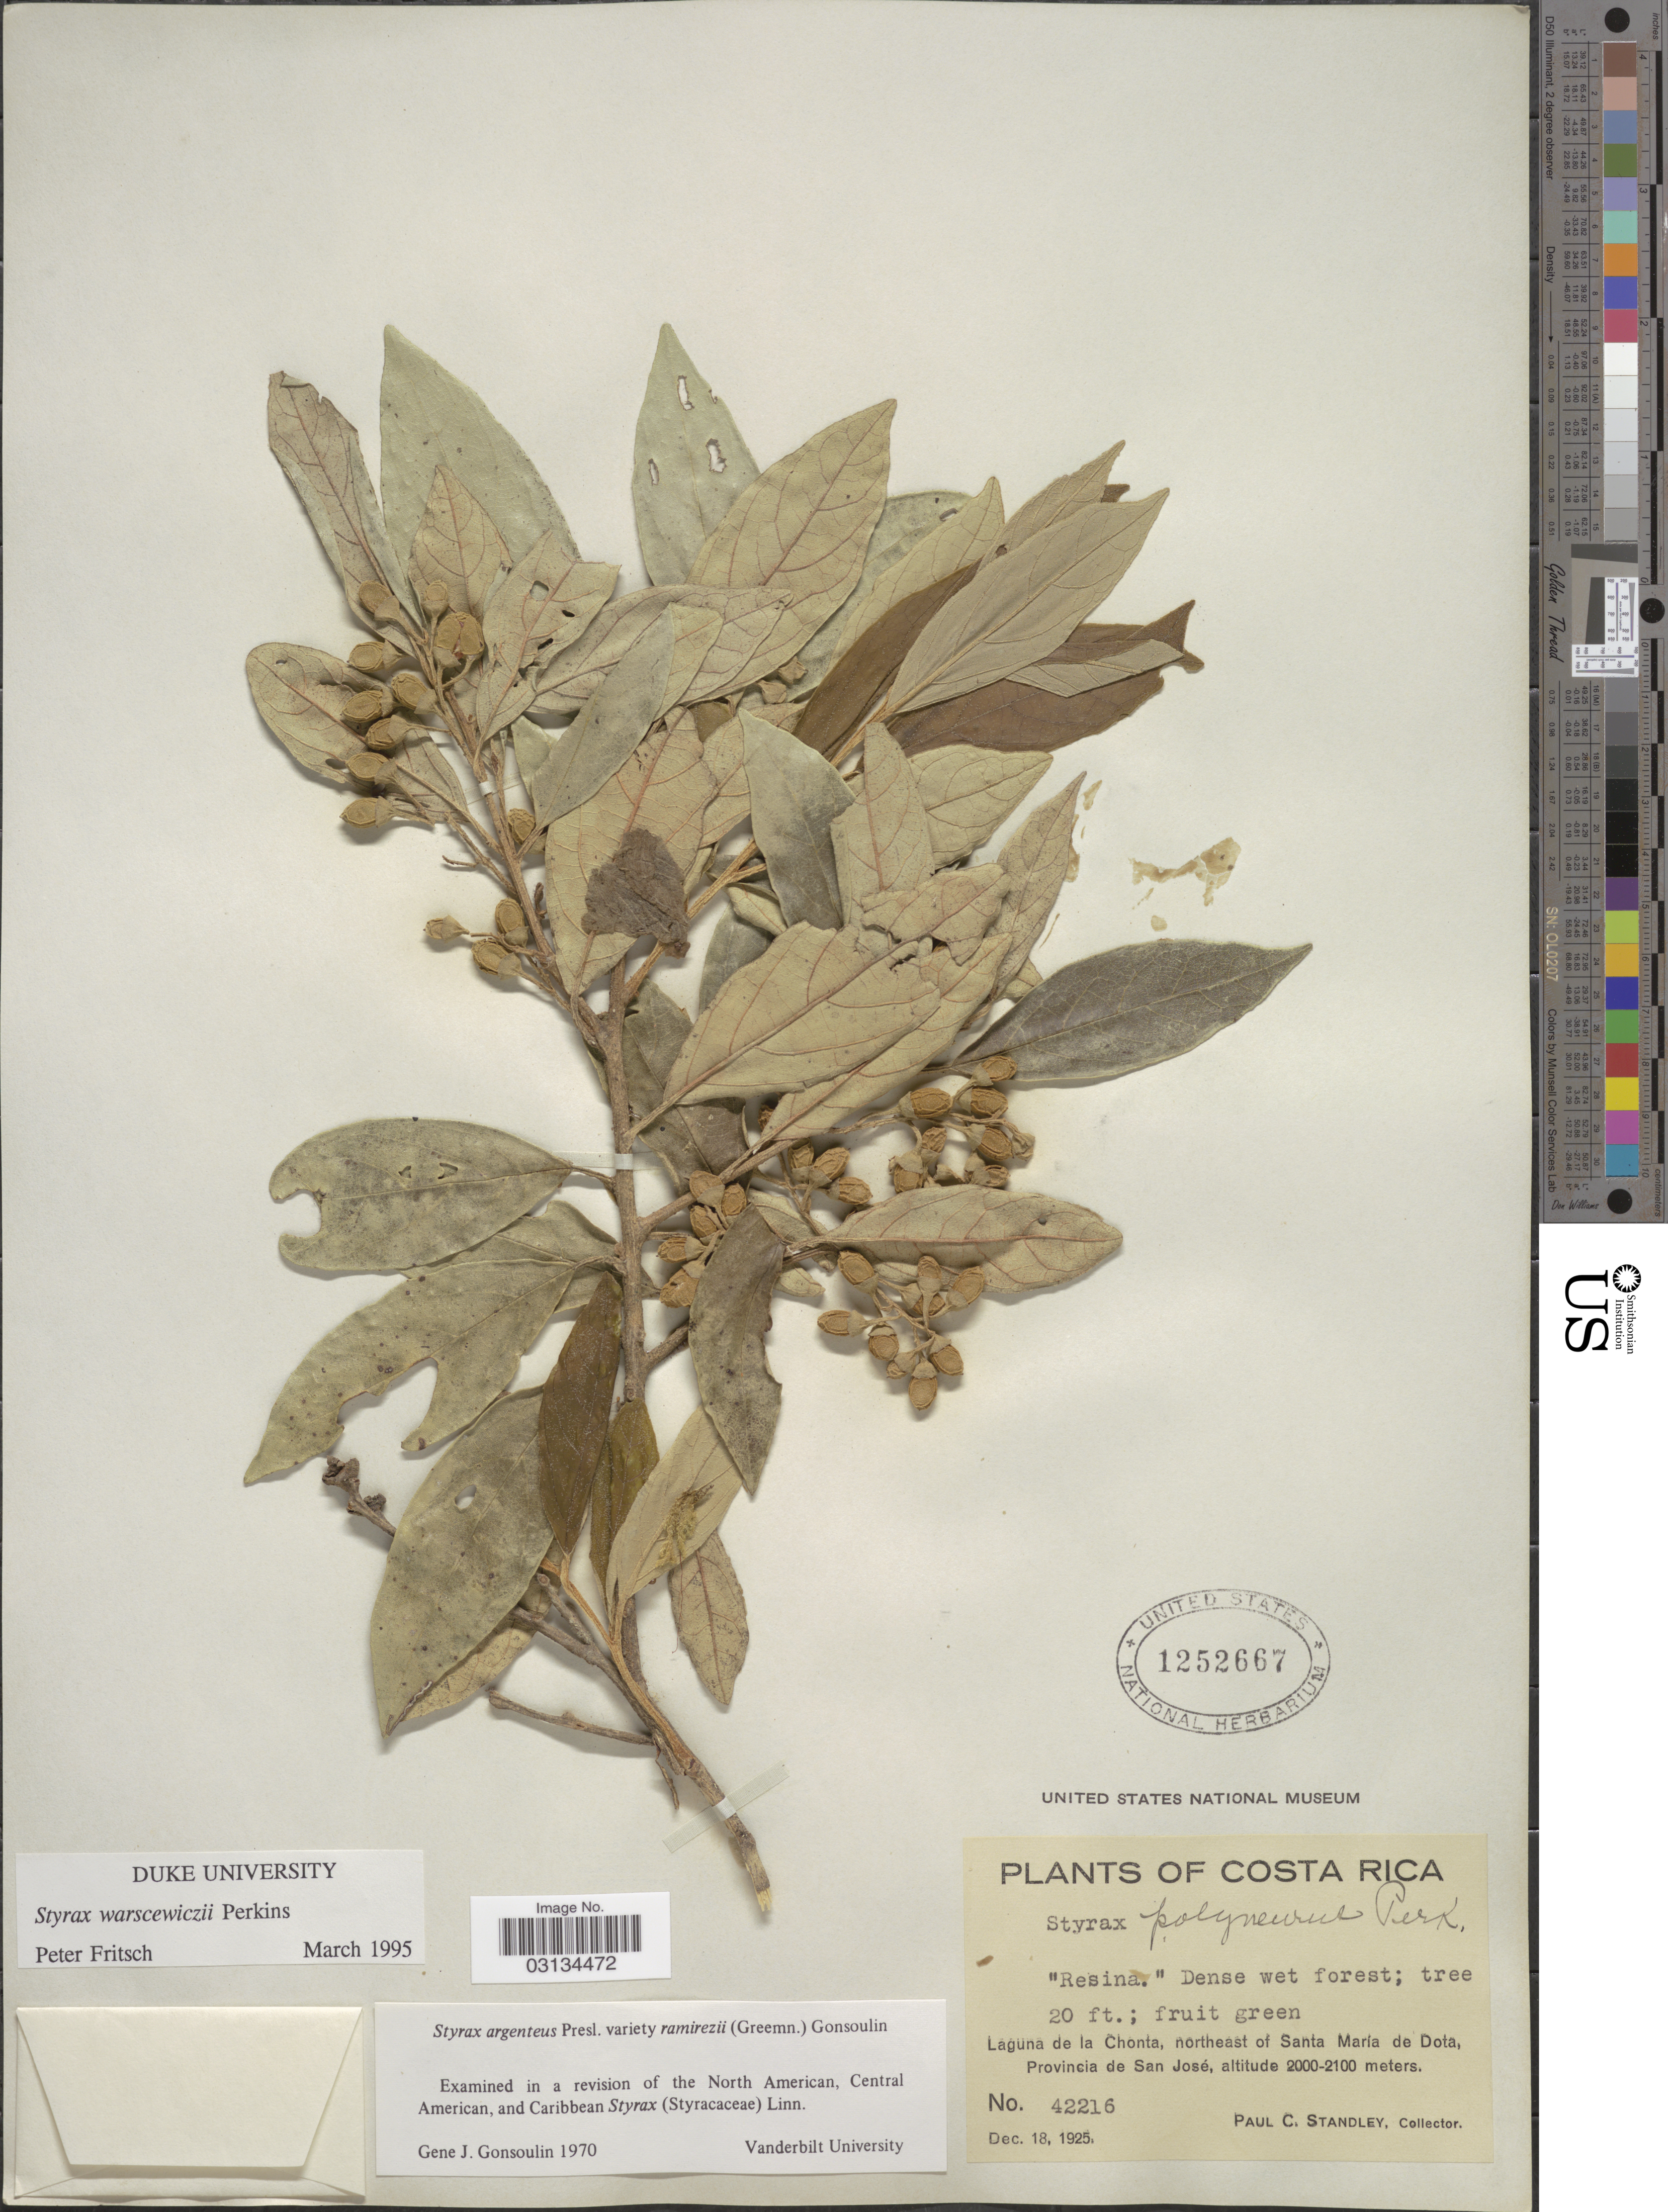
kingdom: Plantae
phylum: Tracheophyta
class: Magnoliopsida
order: Ericales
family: Styracaceae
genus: Styrax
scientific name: Styrax warscewiczii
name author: Perkins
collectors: P. C. Standley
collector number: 42216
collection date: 1925-12-18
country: Costa Rica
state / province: San José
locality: Laguna de la Chonta, northeast of Santa María de Dota.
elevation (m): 2000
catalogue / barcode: US 1252667